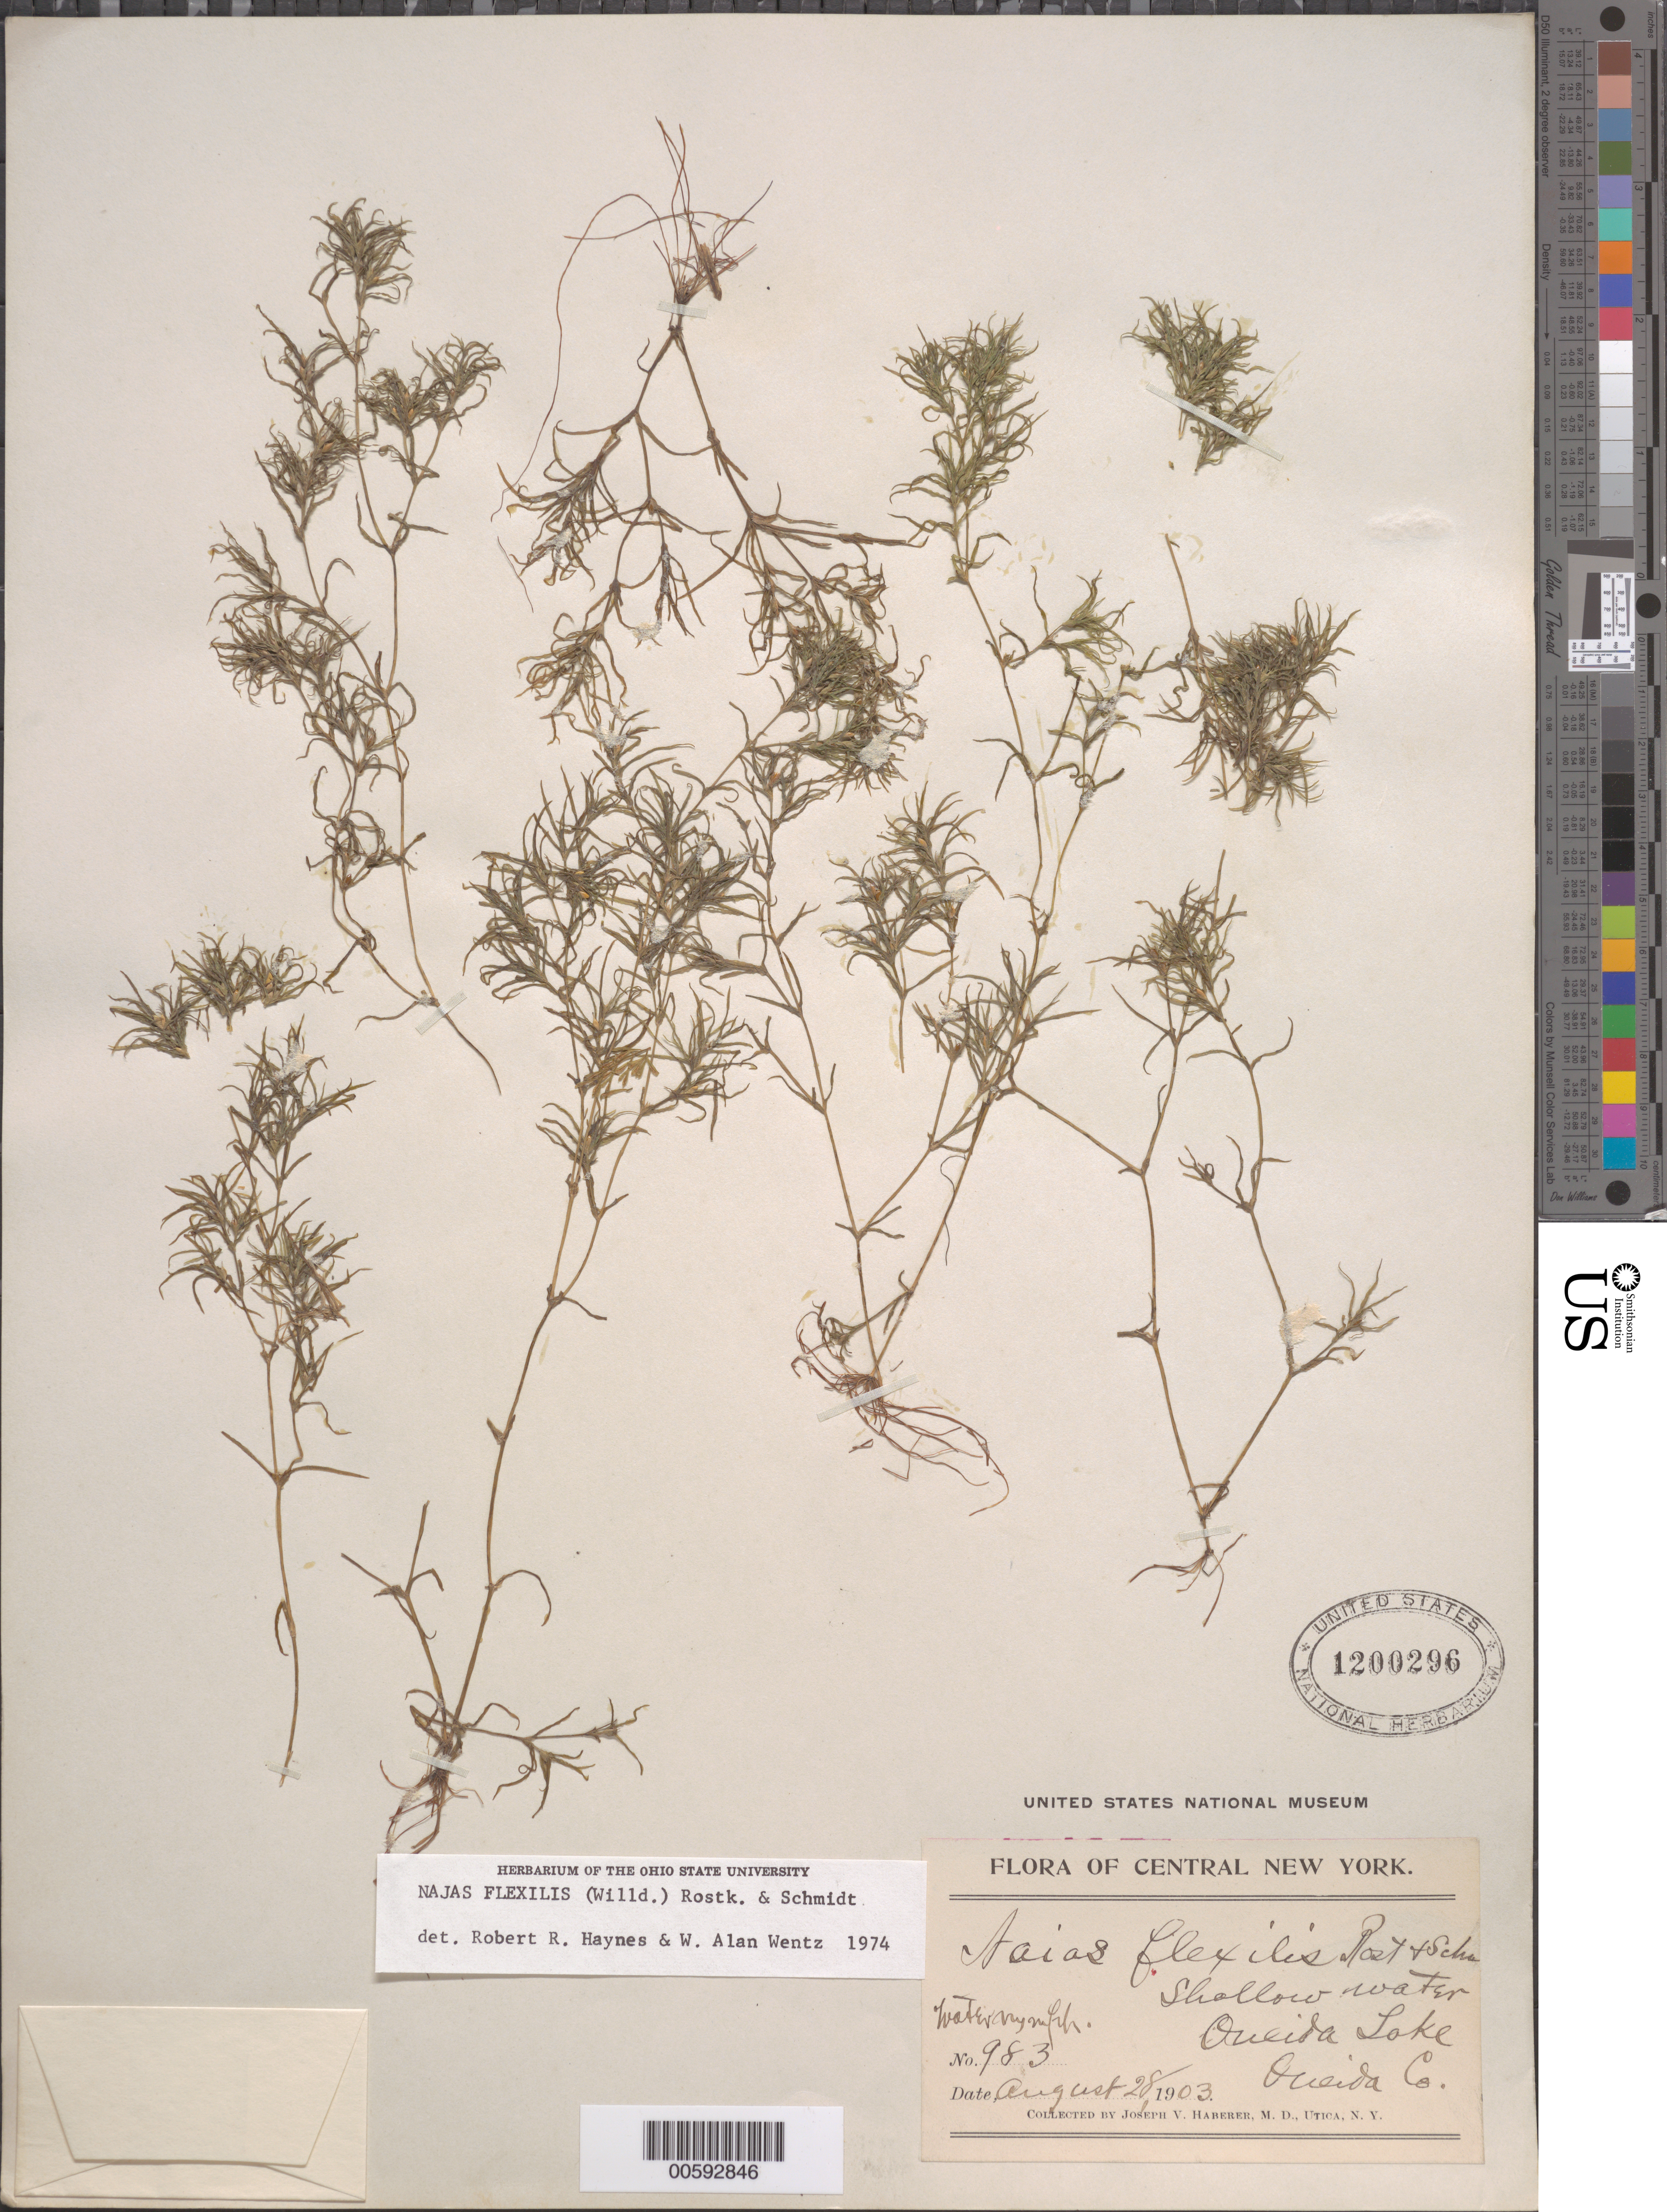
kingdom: Plantae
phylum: Tracheophyta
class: Liliopsida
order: Alismatales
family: Hydrocharitaceae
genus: Najas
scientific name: Najas flexilis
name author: (Willd.) Rostk. & Schmidt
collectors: J. V. Haberer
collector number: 983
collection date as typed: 28 Aug 1903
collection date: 1903-08-28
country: United States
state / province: New York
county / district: Oneida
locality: Oneida Lake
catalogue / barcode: US 1200296